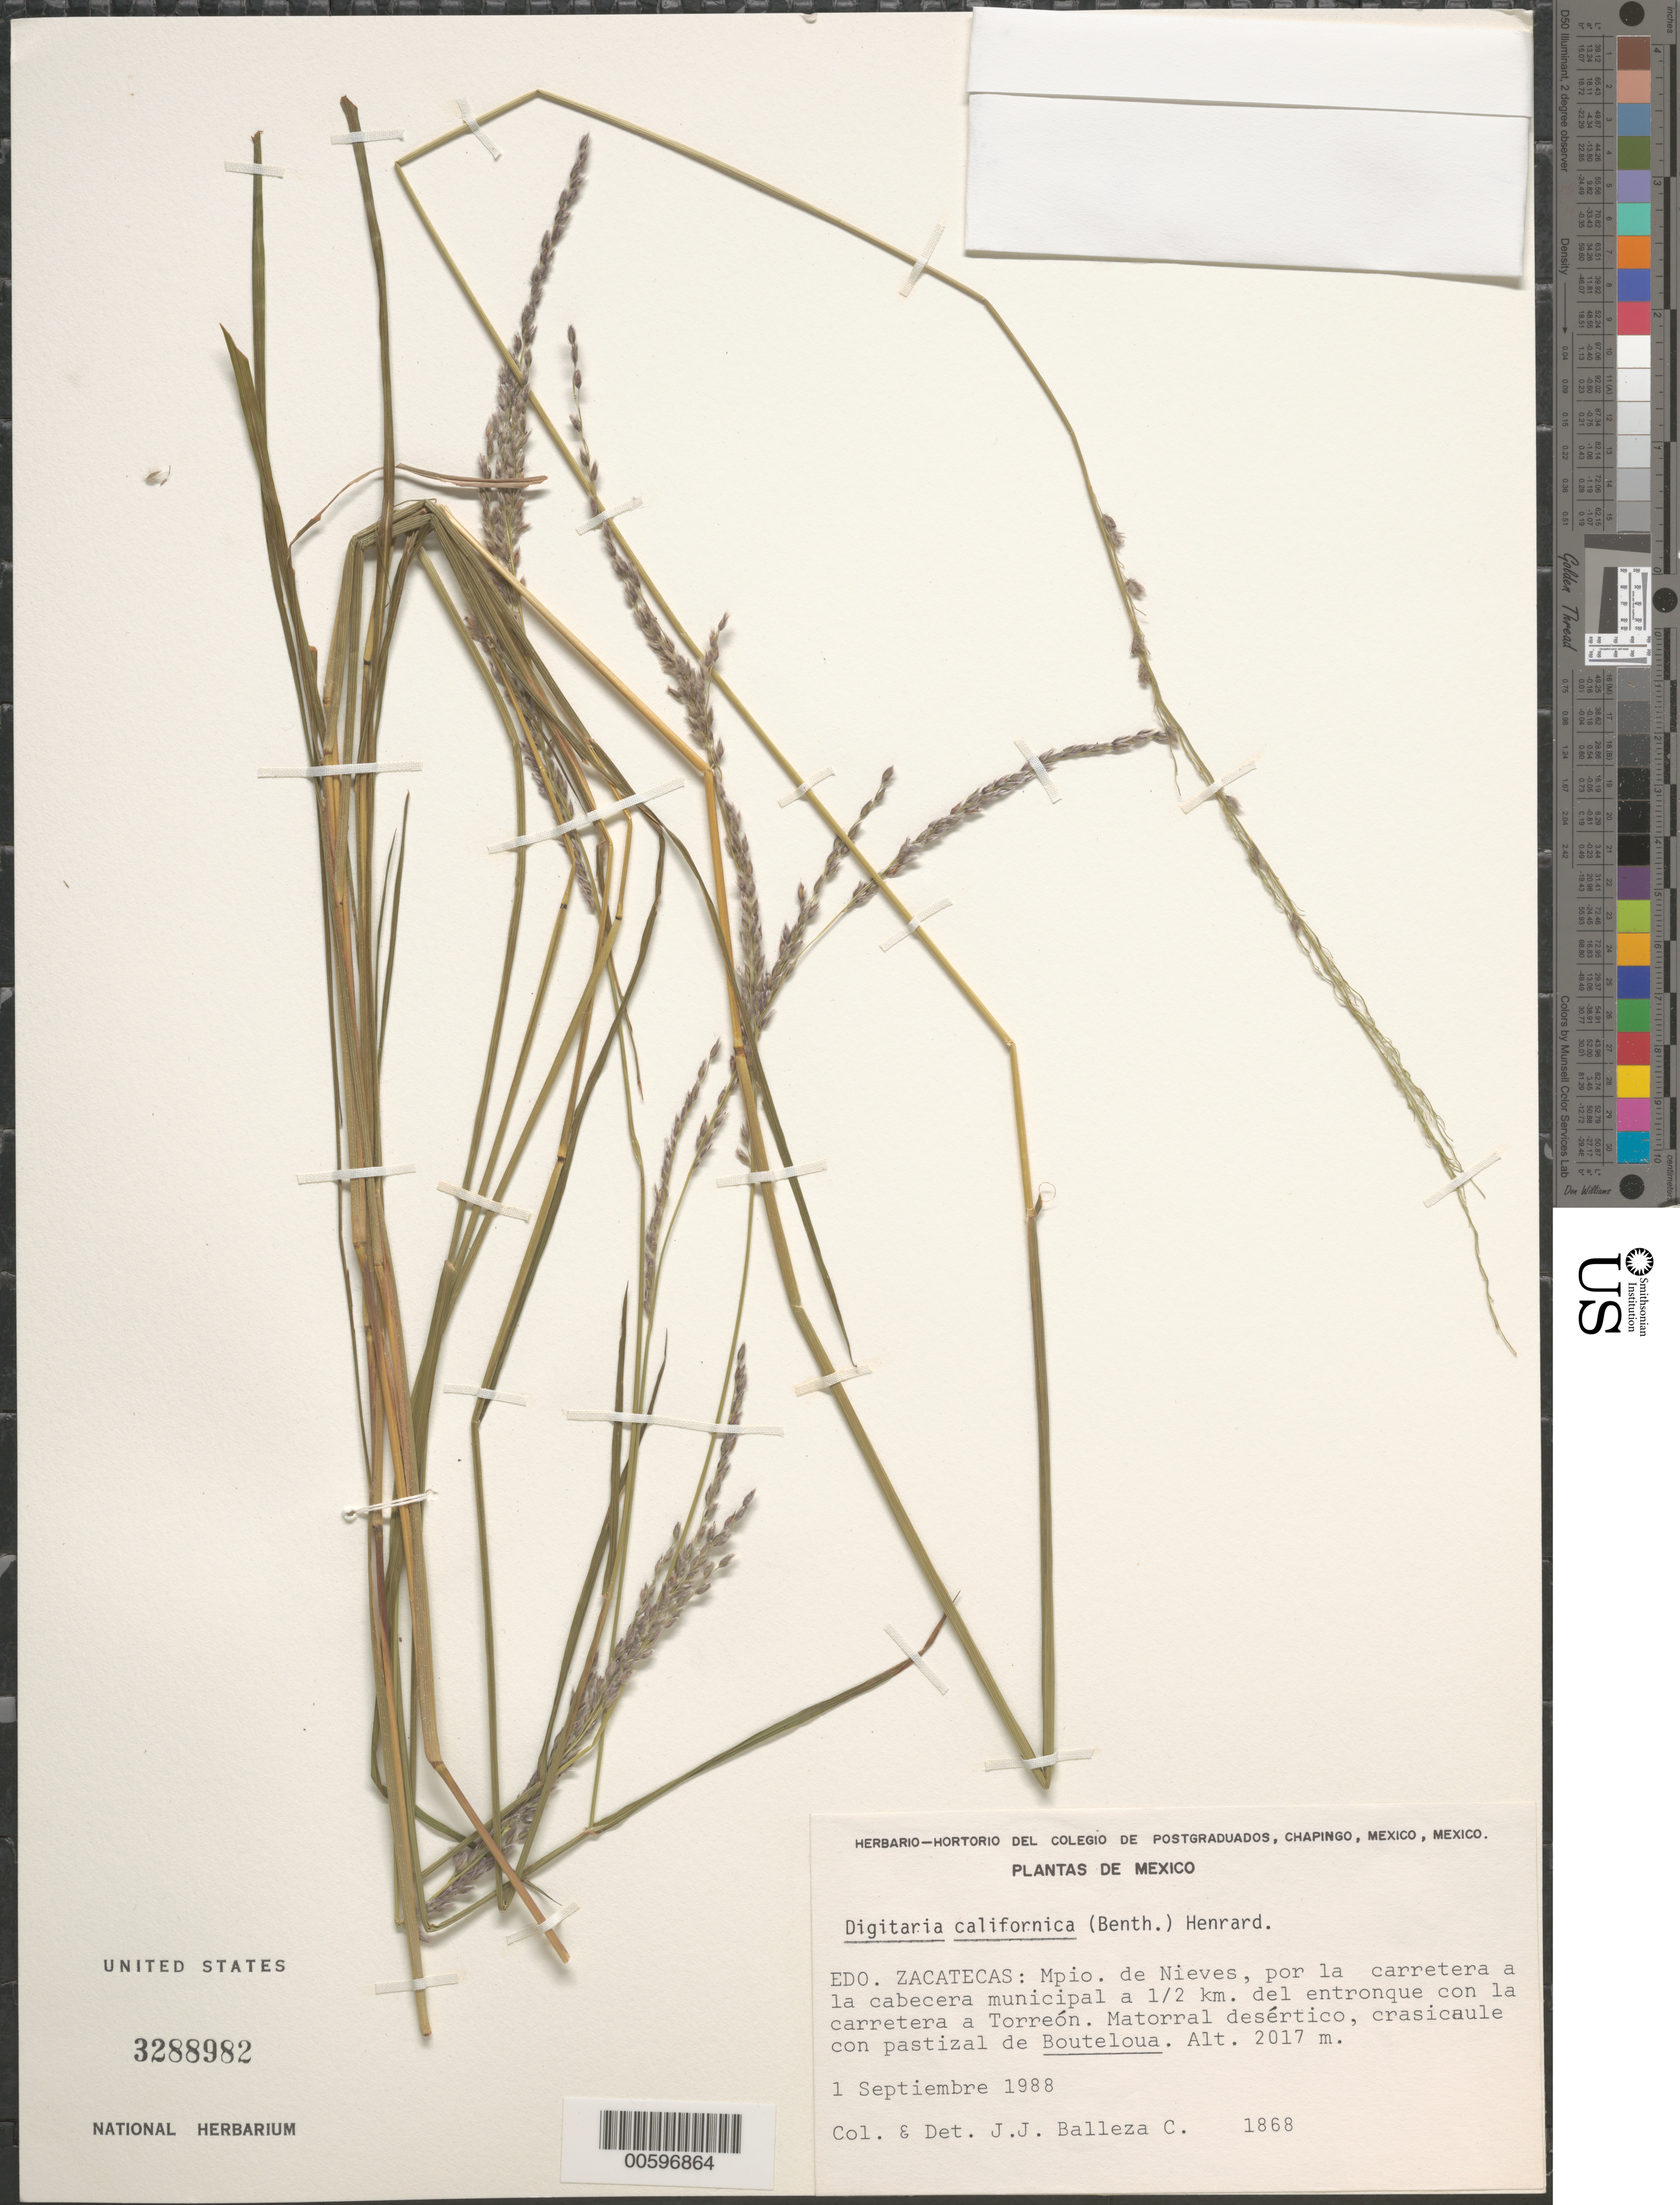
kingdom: Plantae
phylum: Tracheophyta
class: Liliopsida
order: Poales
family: Poaceae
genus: Digitaria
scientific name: Digitaria californica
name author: (Benth.) Henr.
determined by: Balleza C., J. J.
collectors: J. J. Balleza C.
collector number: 1868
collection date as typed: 1 Sep 1988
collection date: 1988-09-01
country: Mexico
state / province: Zacatecas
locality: Mpio de Nieves, por la carretera a la cabecera municipal a .5 km del entronque con la carretera a Torre=n.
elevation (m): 2017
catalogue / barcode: US 3288982